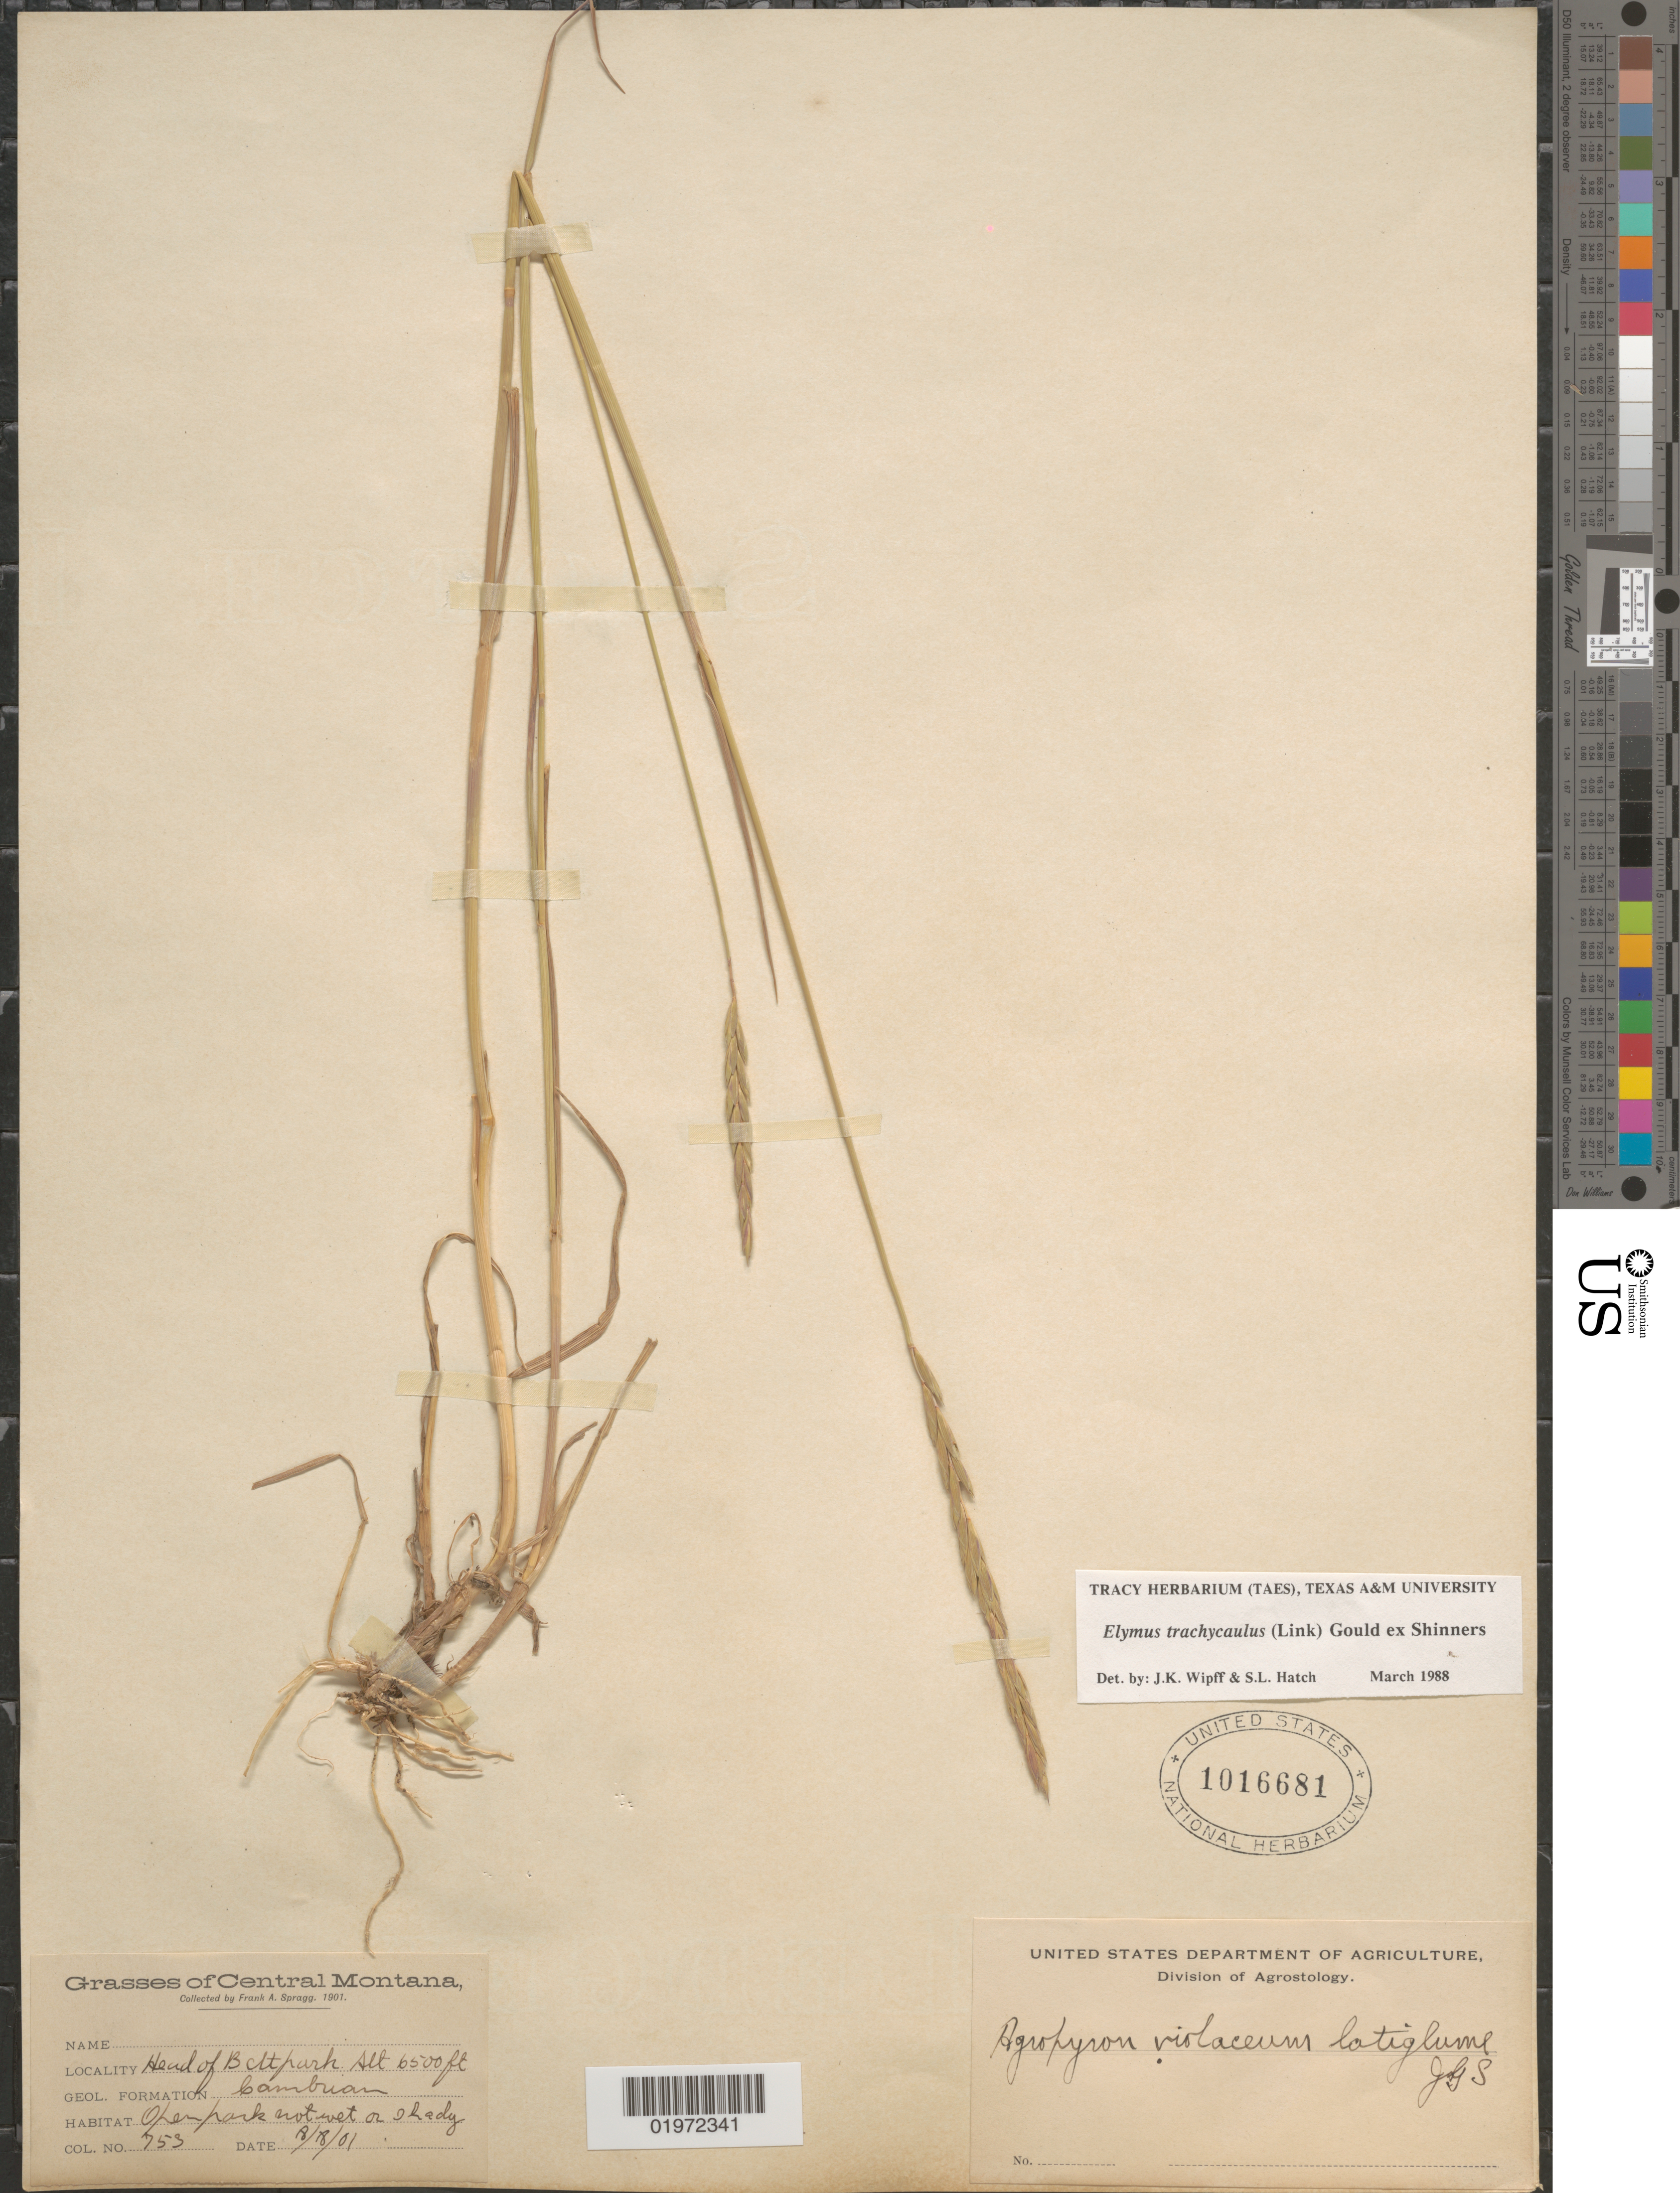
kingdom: Plantae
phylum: Tracheophyta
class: Liliopsida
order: Poales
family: Poaceae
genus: Elymus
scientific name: Elymus trachycaulus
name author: (Link) Gould ex Shinners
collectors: F. Spragg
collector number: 753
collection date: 1901-08-18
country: United States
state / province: Montana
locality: Central Montana. Head of Belt park. Geol. Formation Cambrian.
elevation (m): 1981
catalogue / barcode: US 1016681